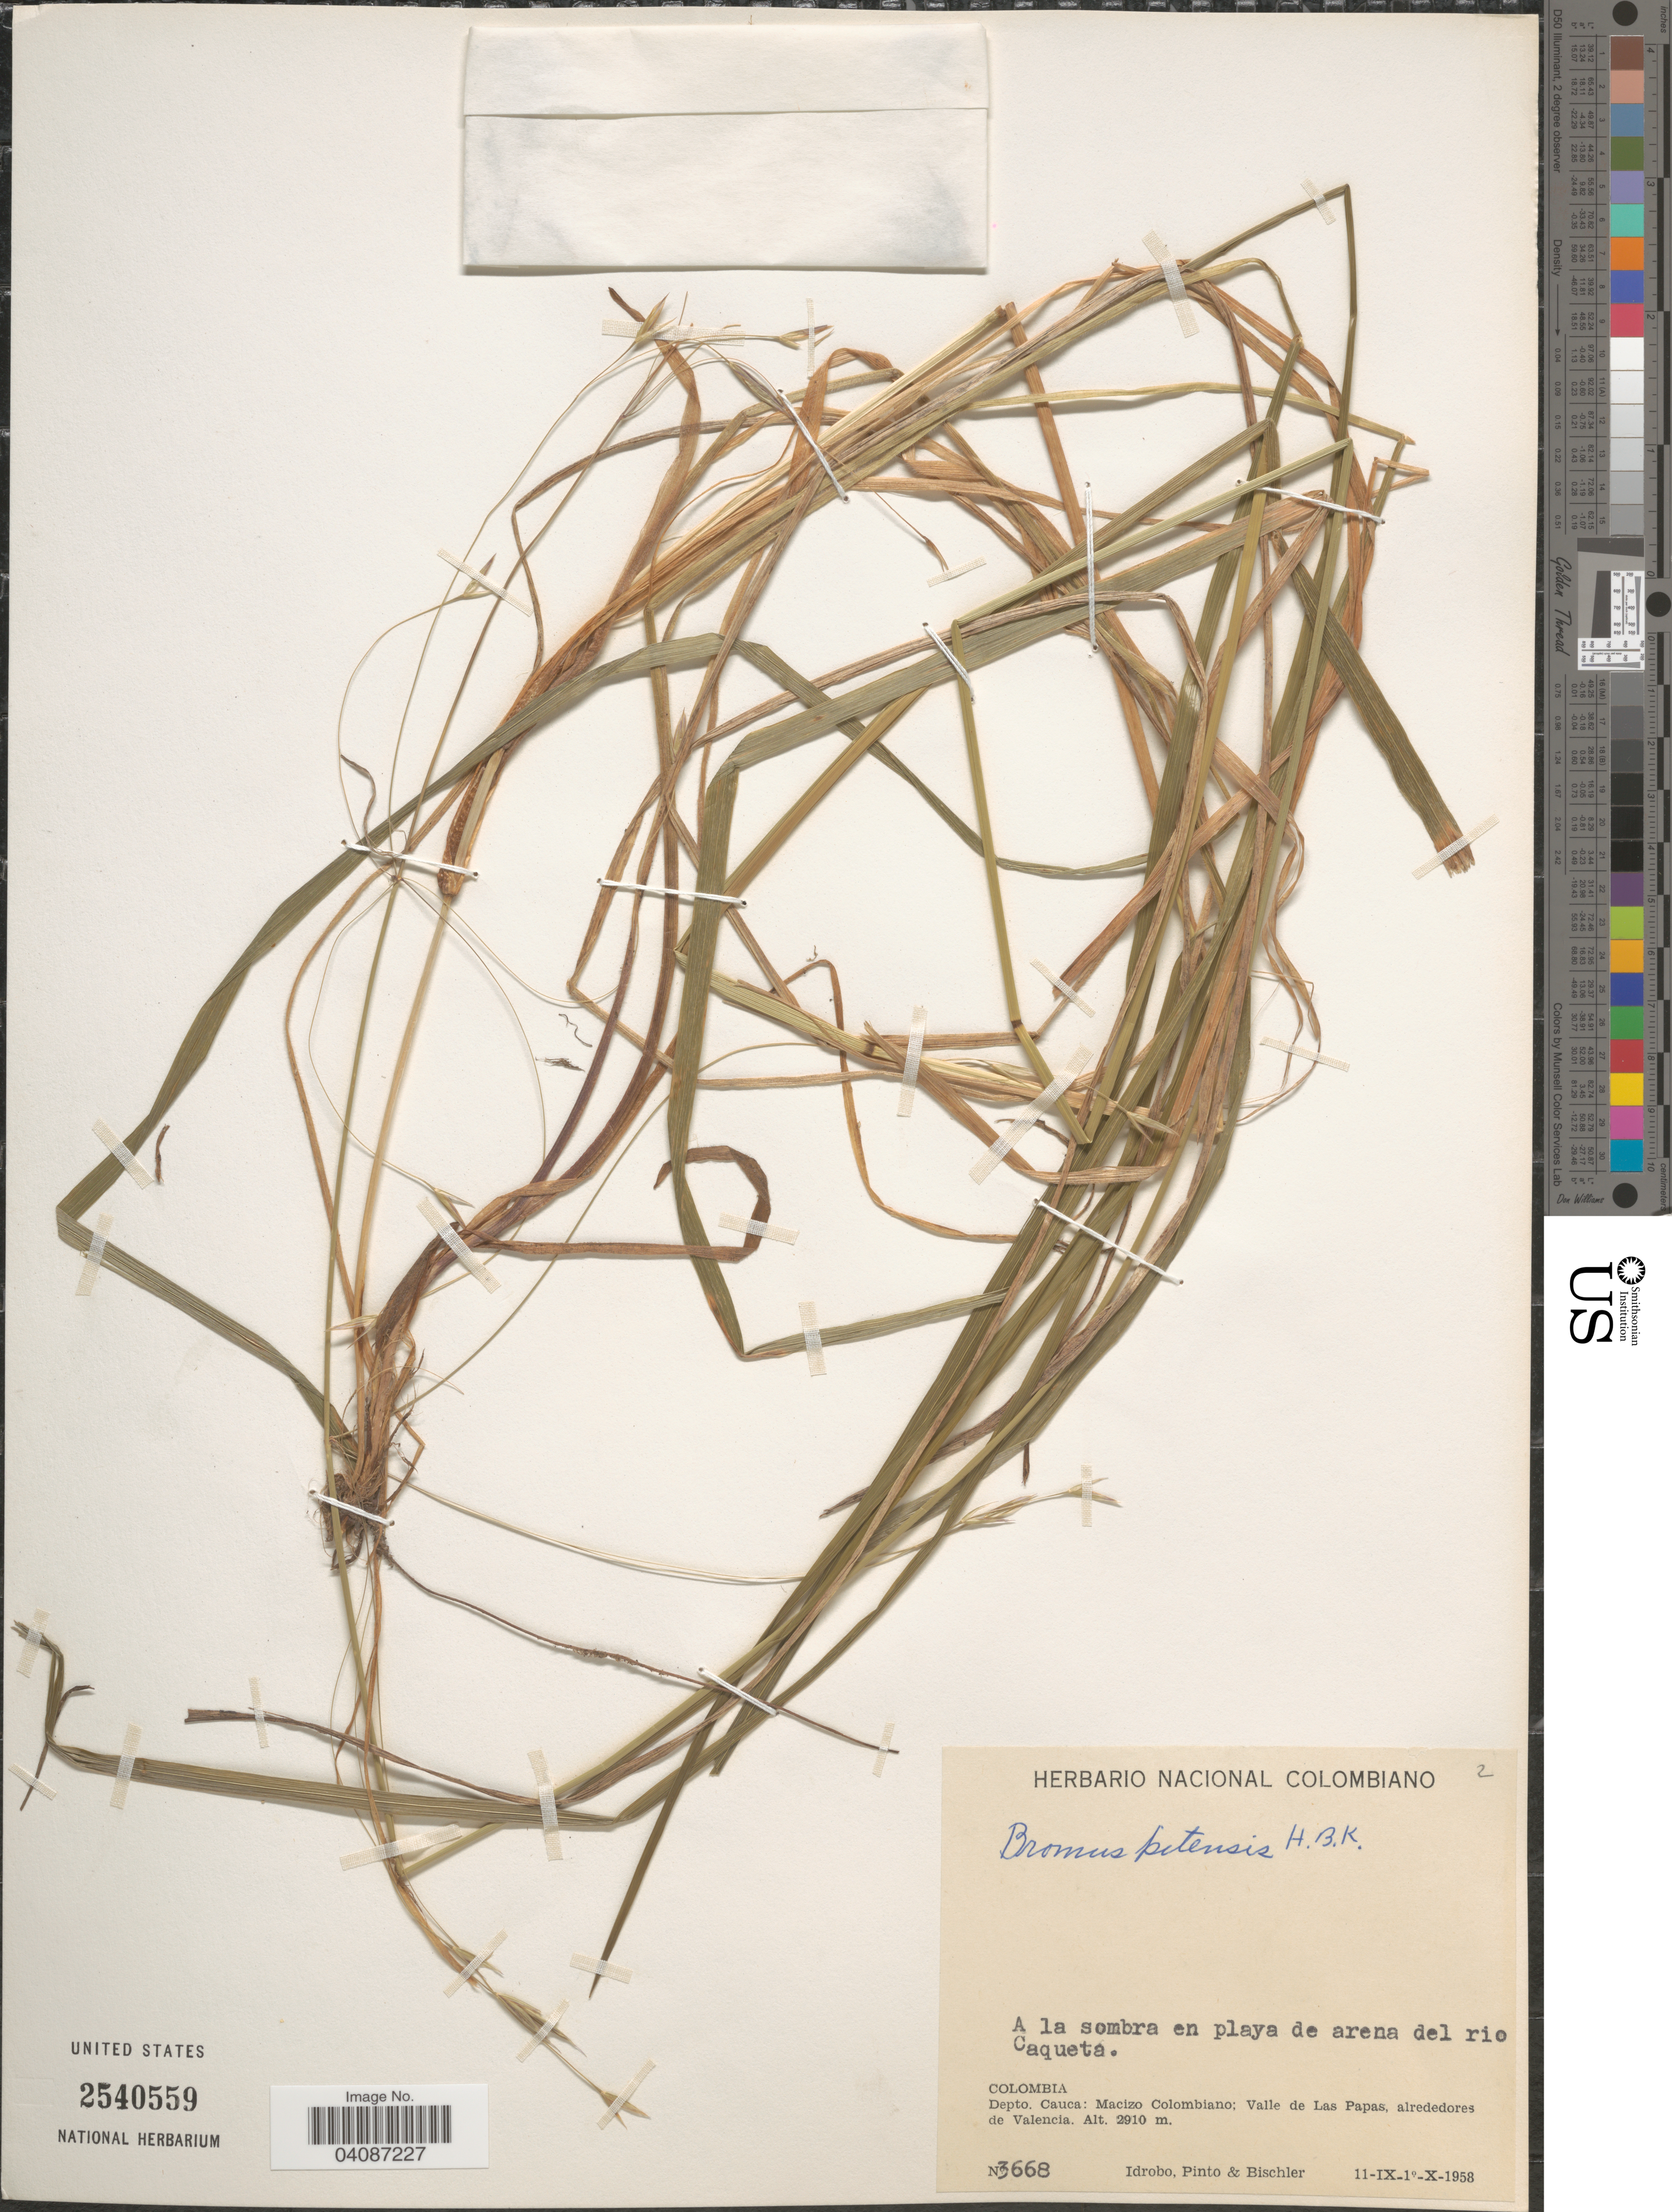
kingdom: Plantae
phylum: Tracheophyta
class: Liliopsida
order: Poales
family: Poaceae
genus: Bromus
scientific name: Bromus pitensis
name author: Kunth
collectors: -- Idrobo, Pinto, -- & -. Bischler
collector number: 3668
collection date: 1958-09-11/1958-10-01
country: Colombia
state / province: Cauca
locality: A la sombra en playa de arena del rio Caqueta. Depto. Cauca: Macizo Colombiano; Valle de Las Papas, alrededores de Valencia.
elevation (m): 2910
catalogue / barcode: US 2540559